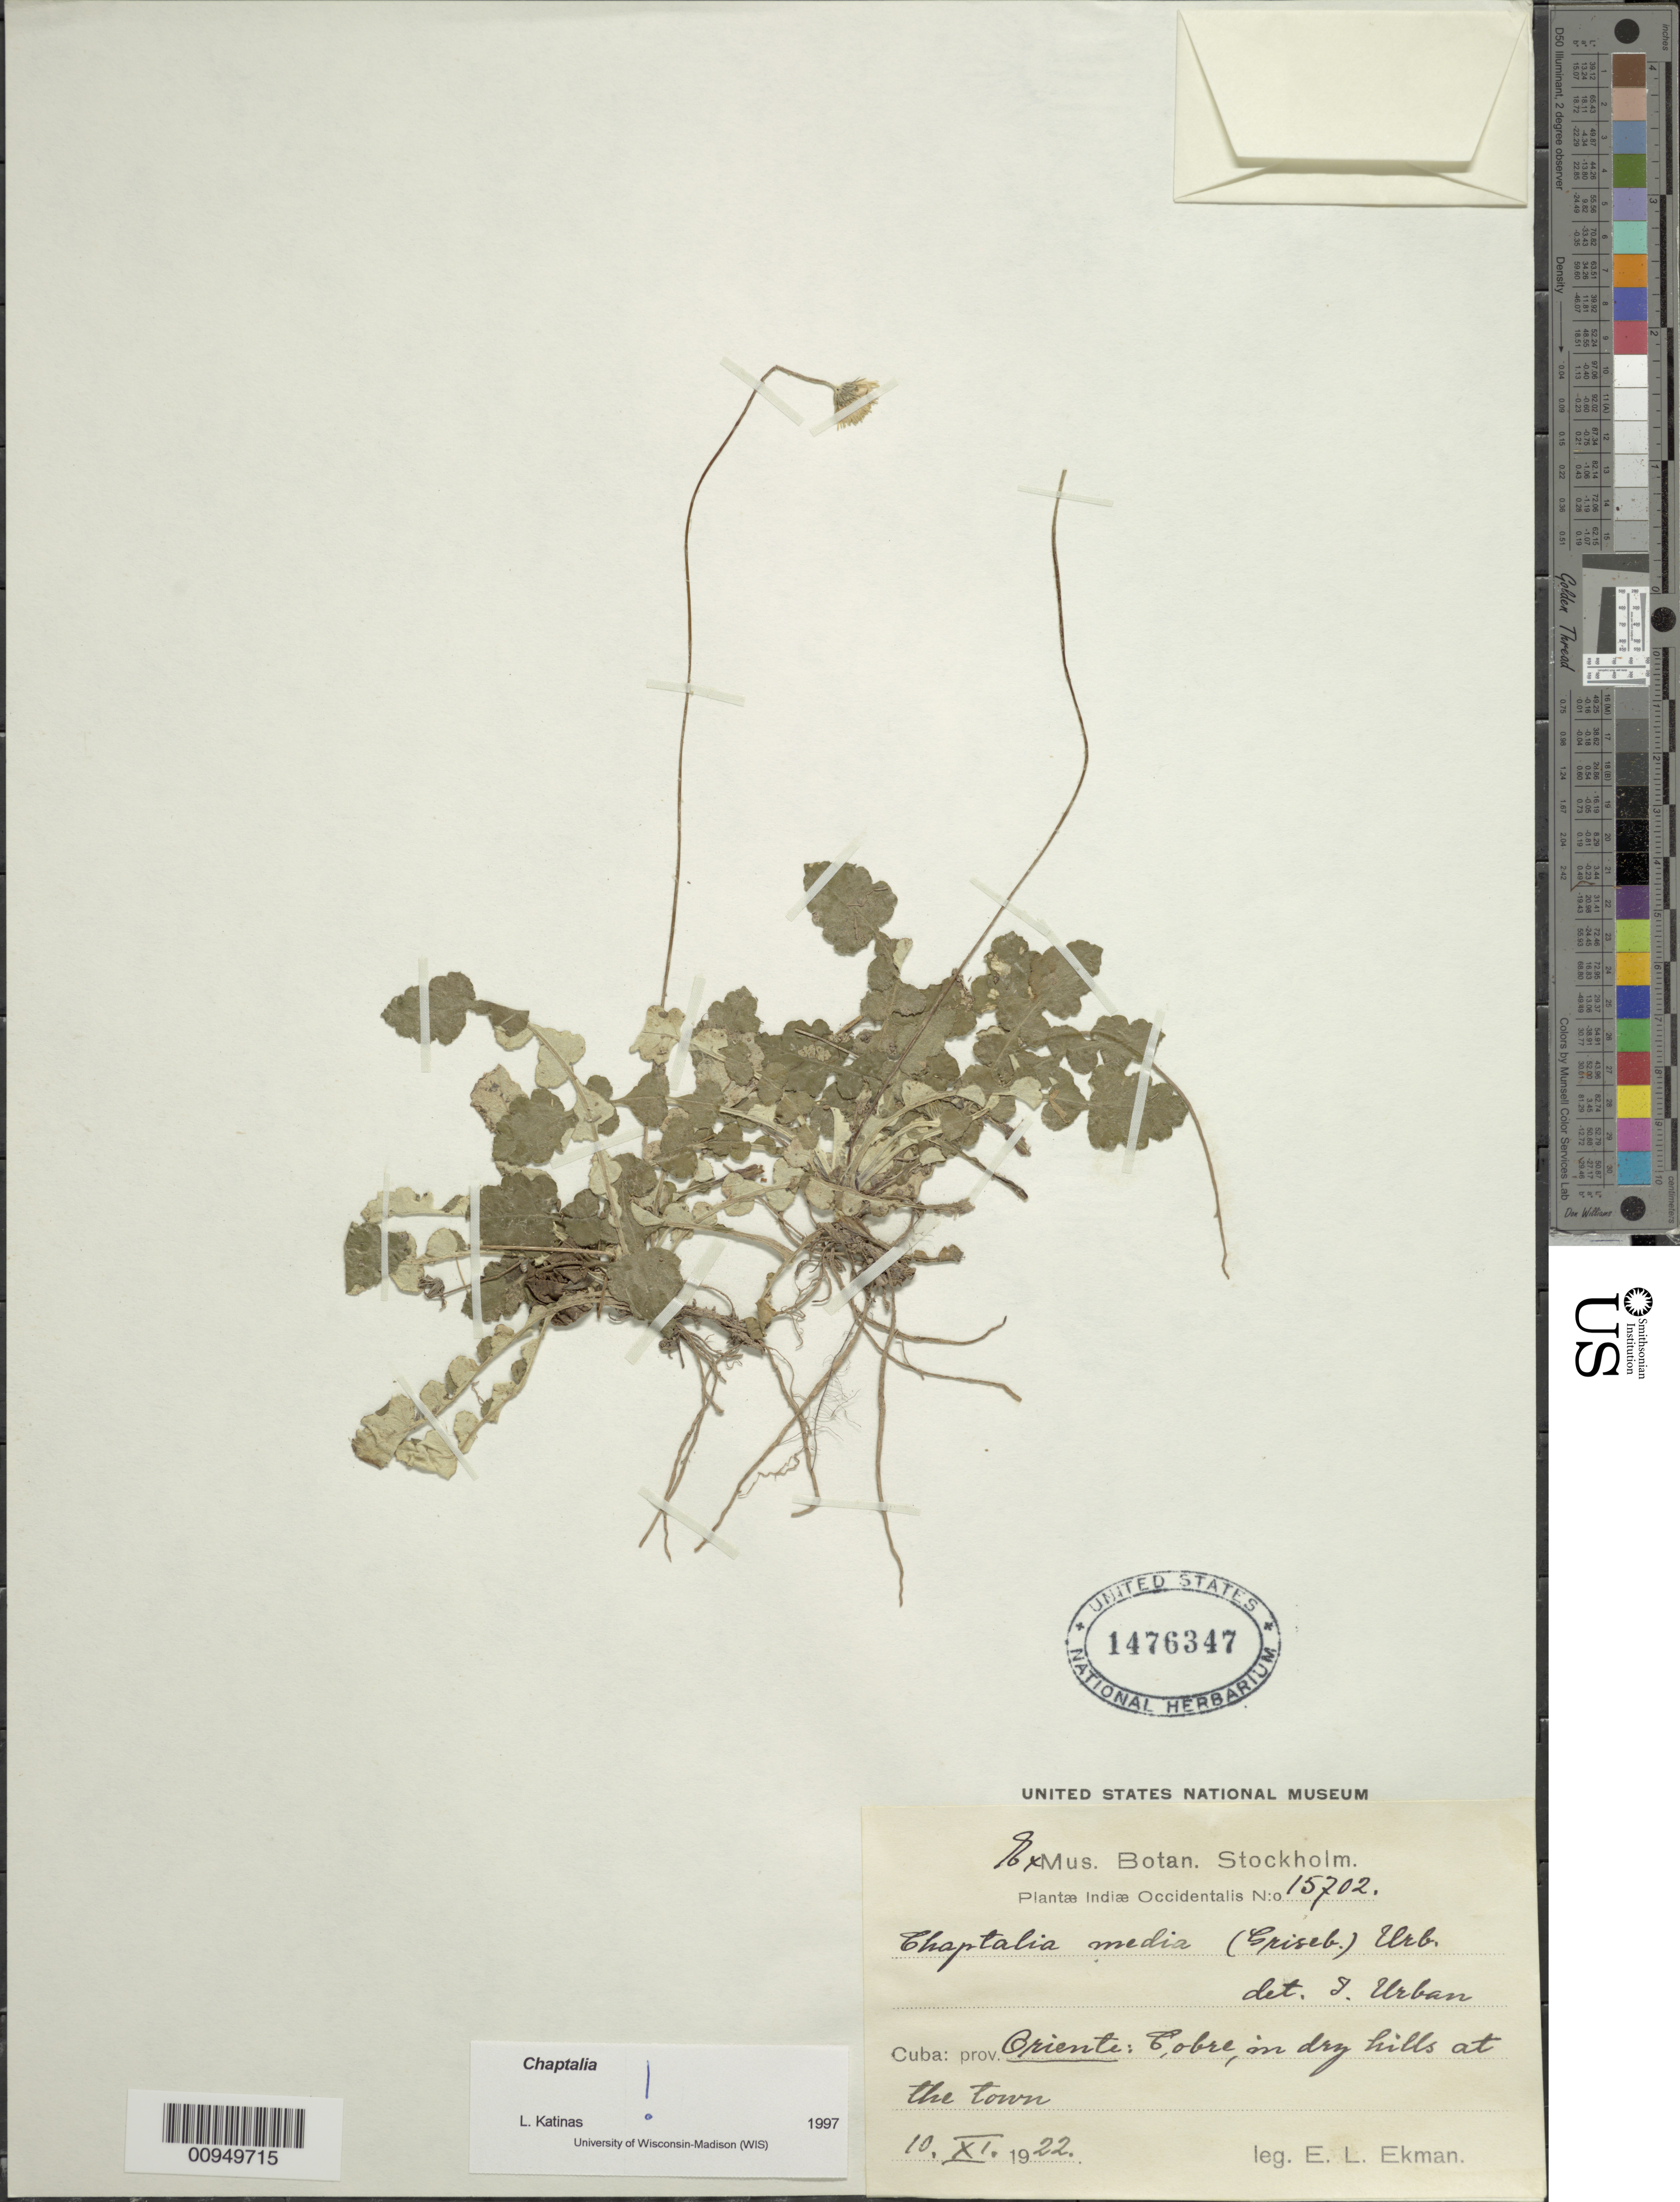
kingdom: Plantae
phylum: Tracheophyta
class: Magnoliopsida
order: Asterales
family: Asteraceae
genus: Chaptalia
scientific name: Chaptalia media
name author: (C. Wright) Urb.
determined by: Katinas, L.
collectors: E. L. Ekman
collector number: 15702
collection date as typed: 10 Nov 1922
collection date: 1922-11-10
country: Cuba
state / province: Oriente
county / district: Dry forest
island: Cuba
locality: Cobre, hills at the town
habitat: In dry hills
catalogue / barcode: US 1476347